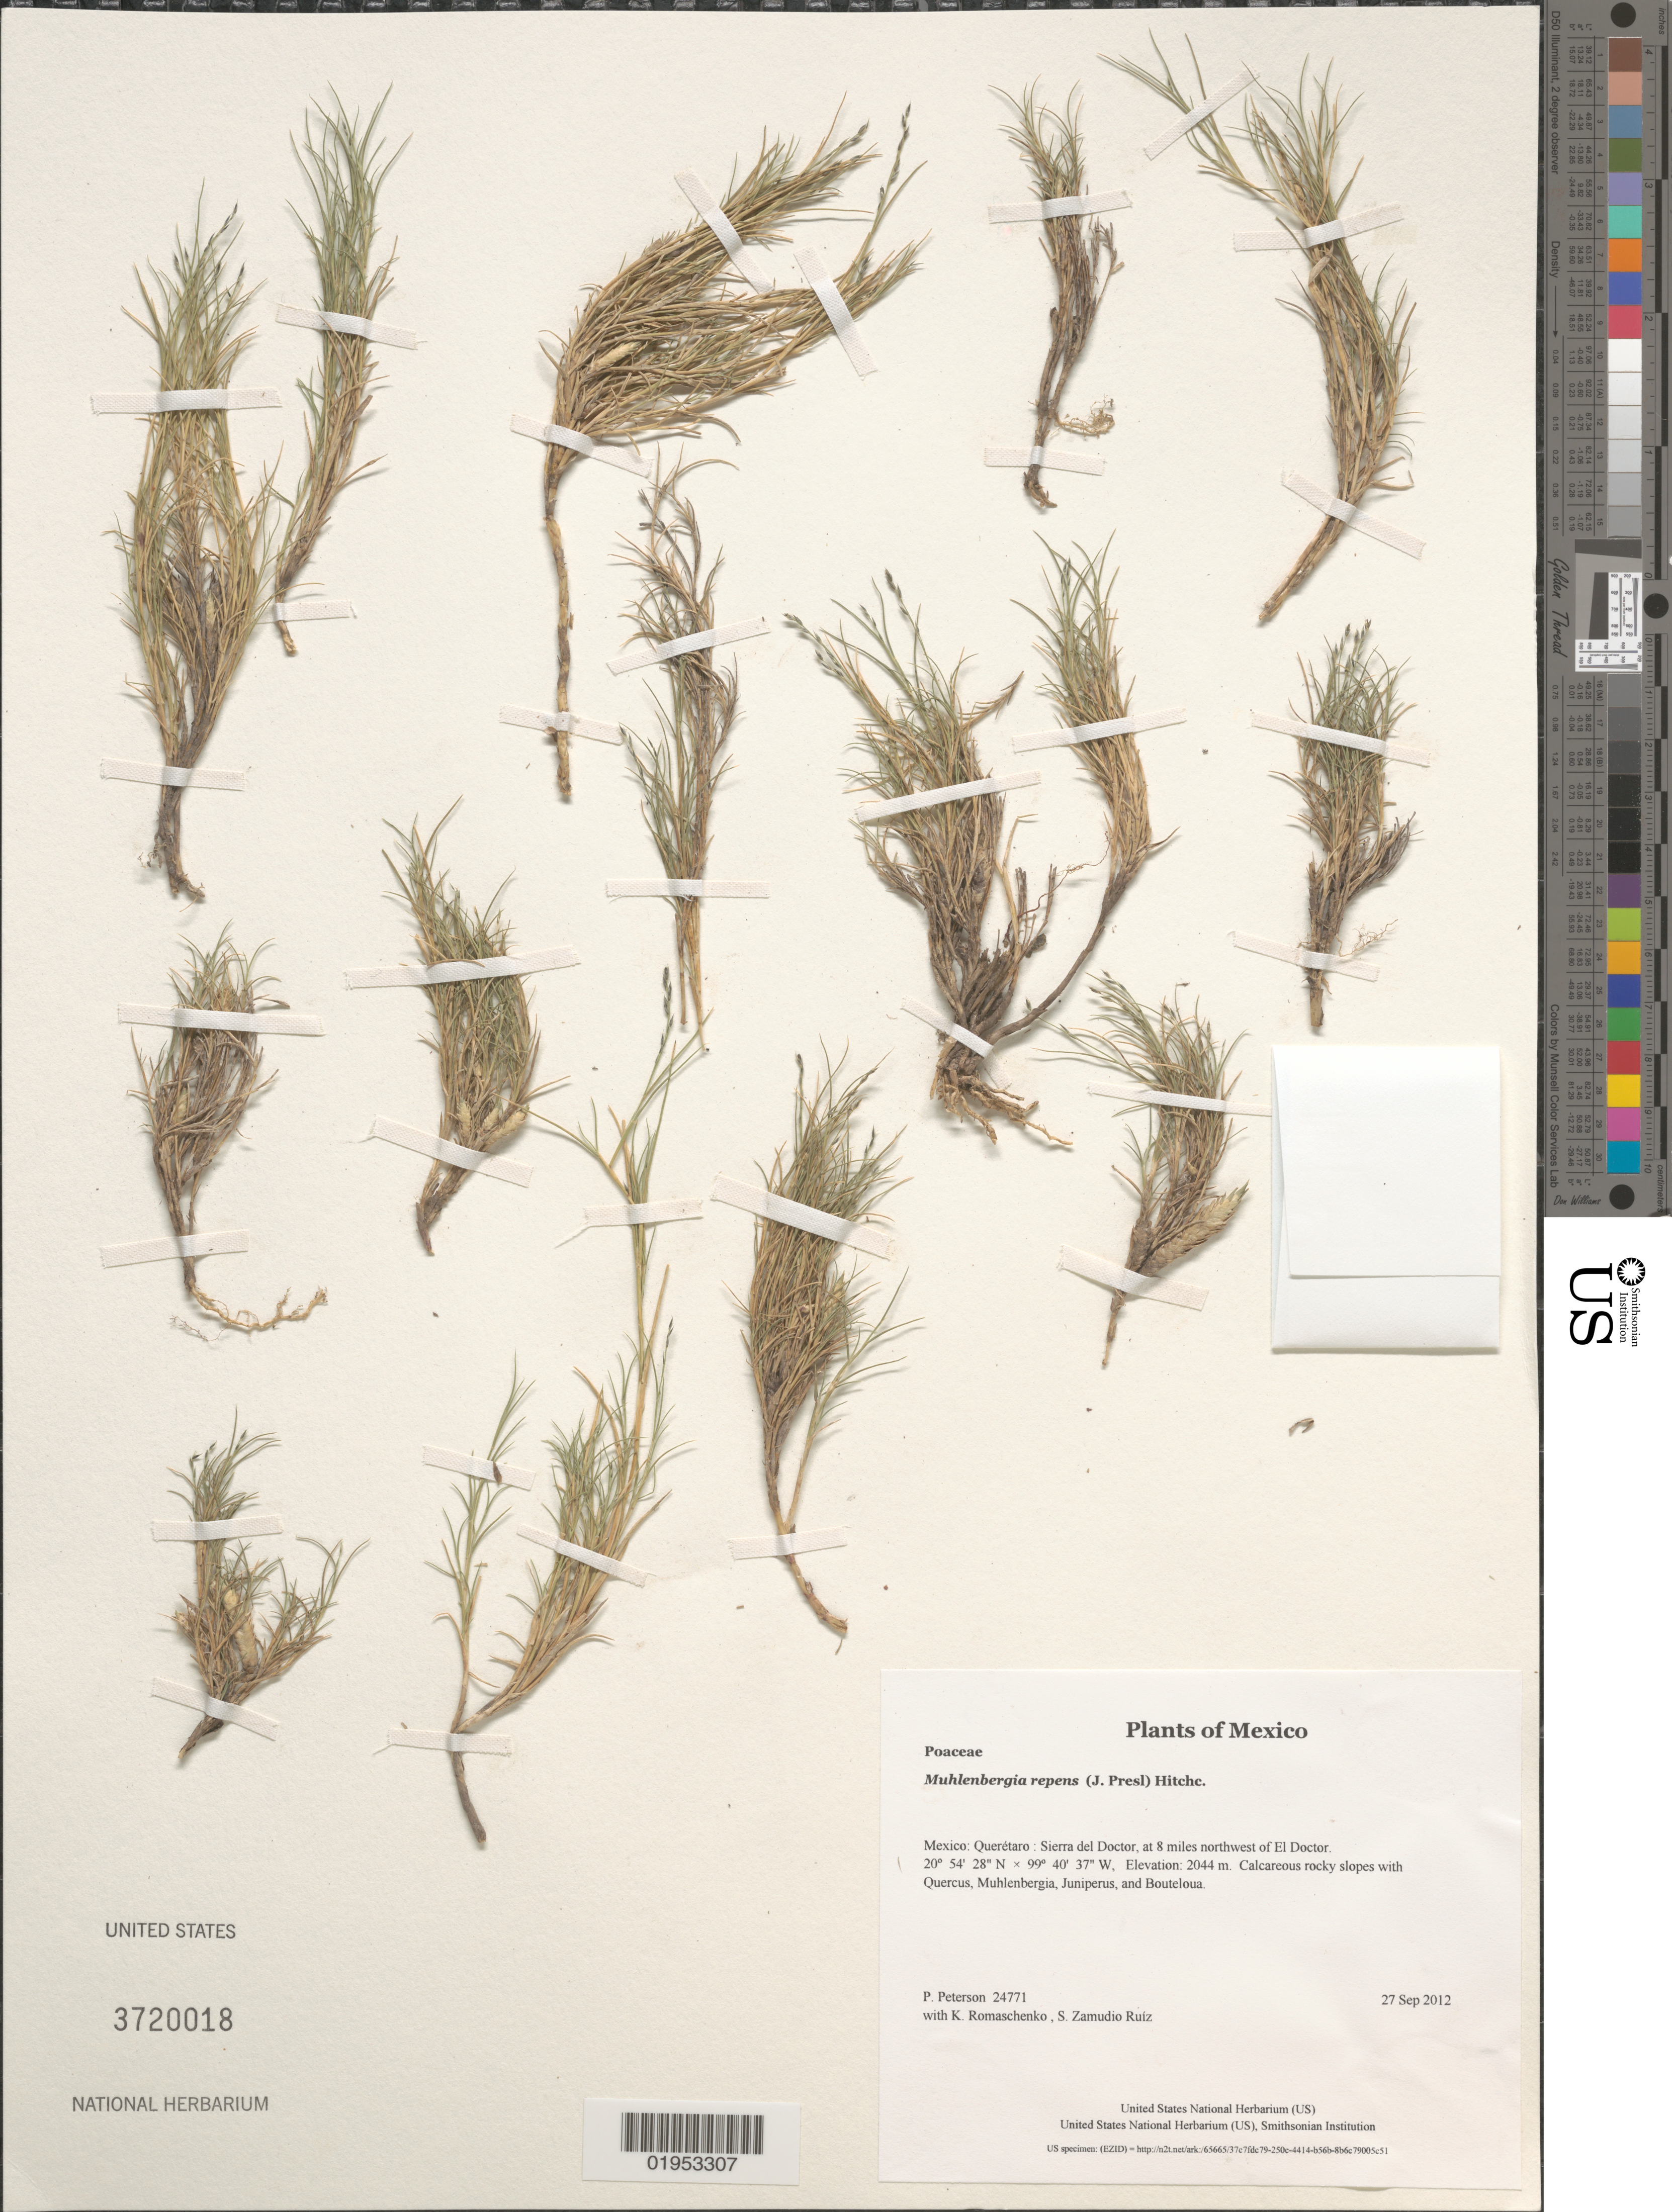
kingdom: Plantae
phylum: Tracheophyta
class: Liliopsida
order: Poales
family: Poaceae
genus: Muhlenbergia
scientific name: Muhlenbergia repens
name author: (J. Presl) Hitchc.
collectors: P. M. Peterson, K. Romaschenko & S. Zamudio Ruíz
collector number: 24771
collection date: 2012-09-27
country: Mexico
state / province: Querétaro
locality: Sierra del Doctor, at 8 miles northwest of El Doctor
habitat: Calcareous rocky slopes with Quercus, Muhlenbergia, Juniperus, and Bouteloua.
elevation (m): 2044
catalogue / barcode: US 3720018